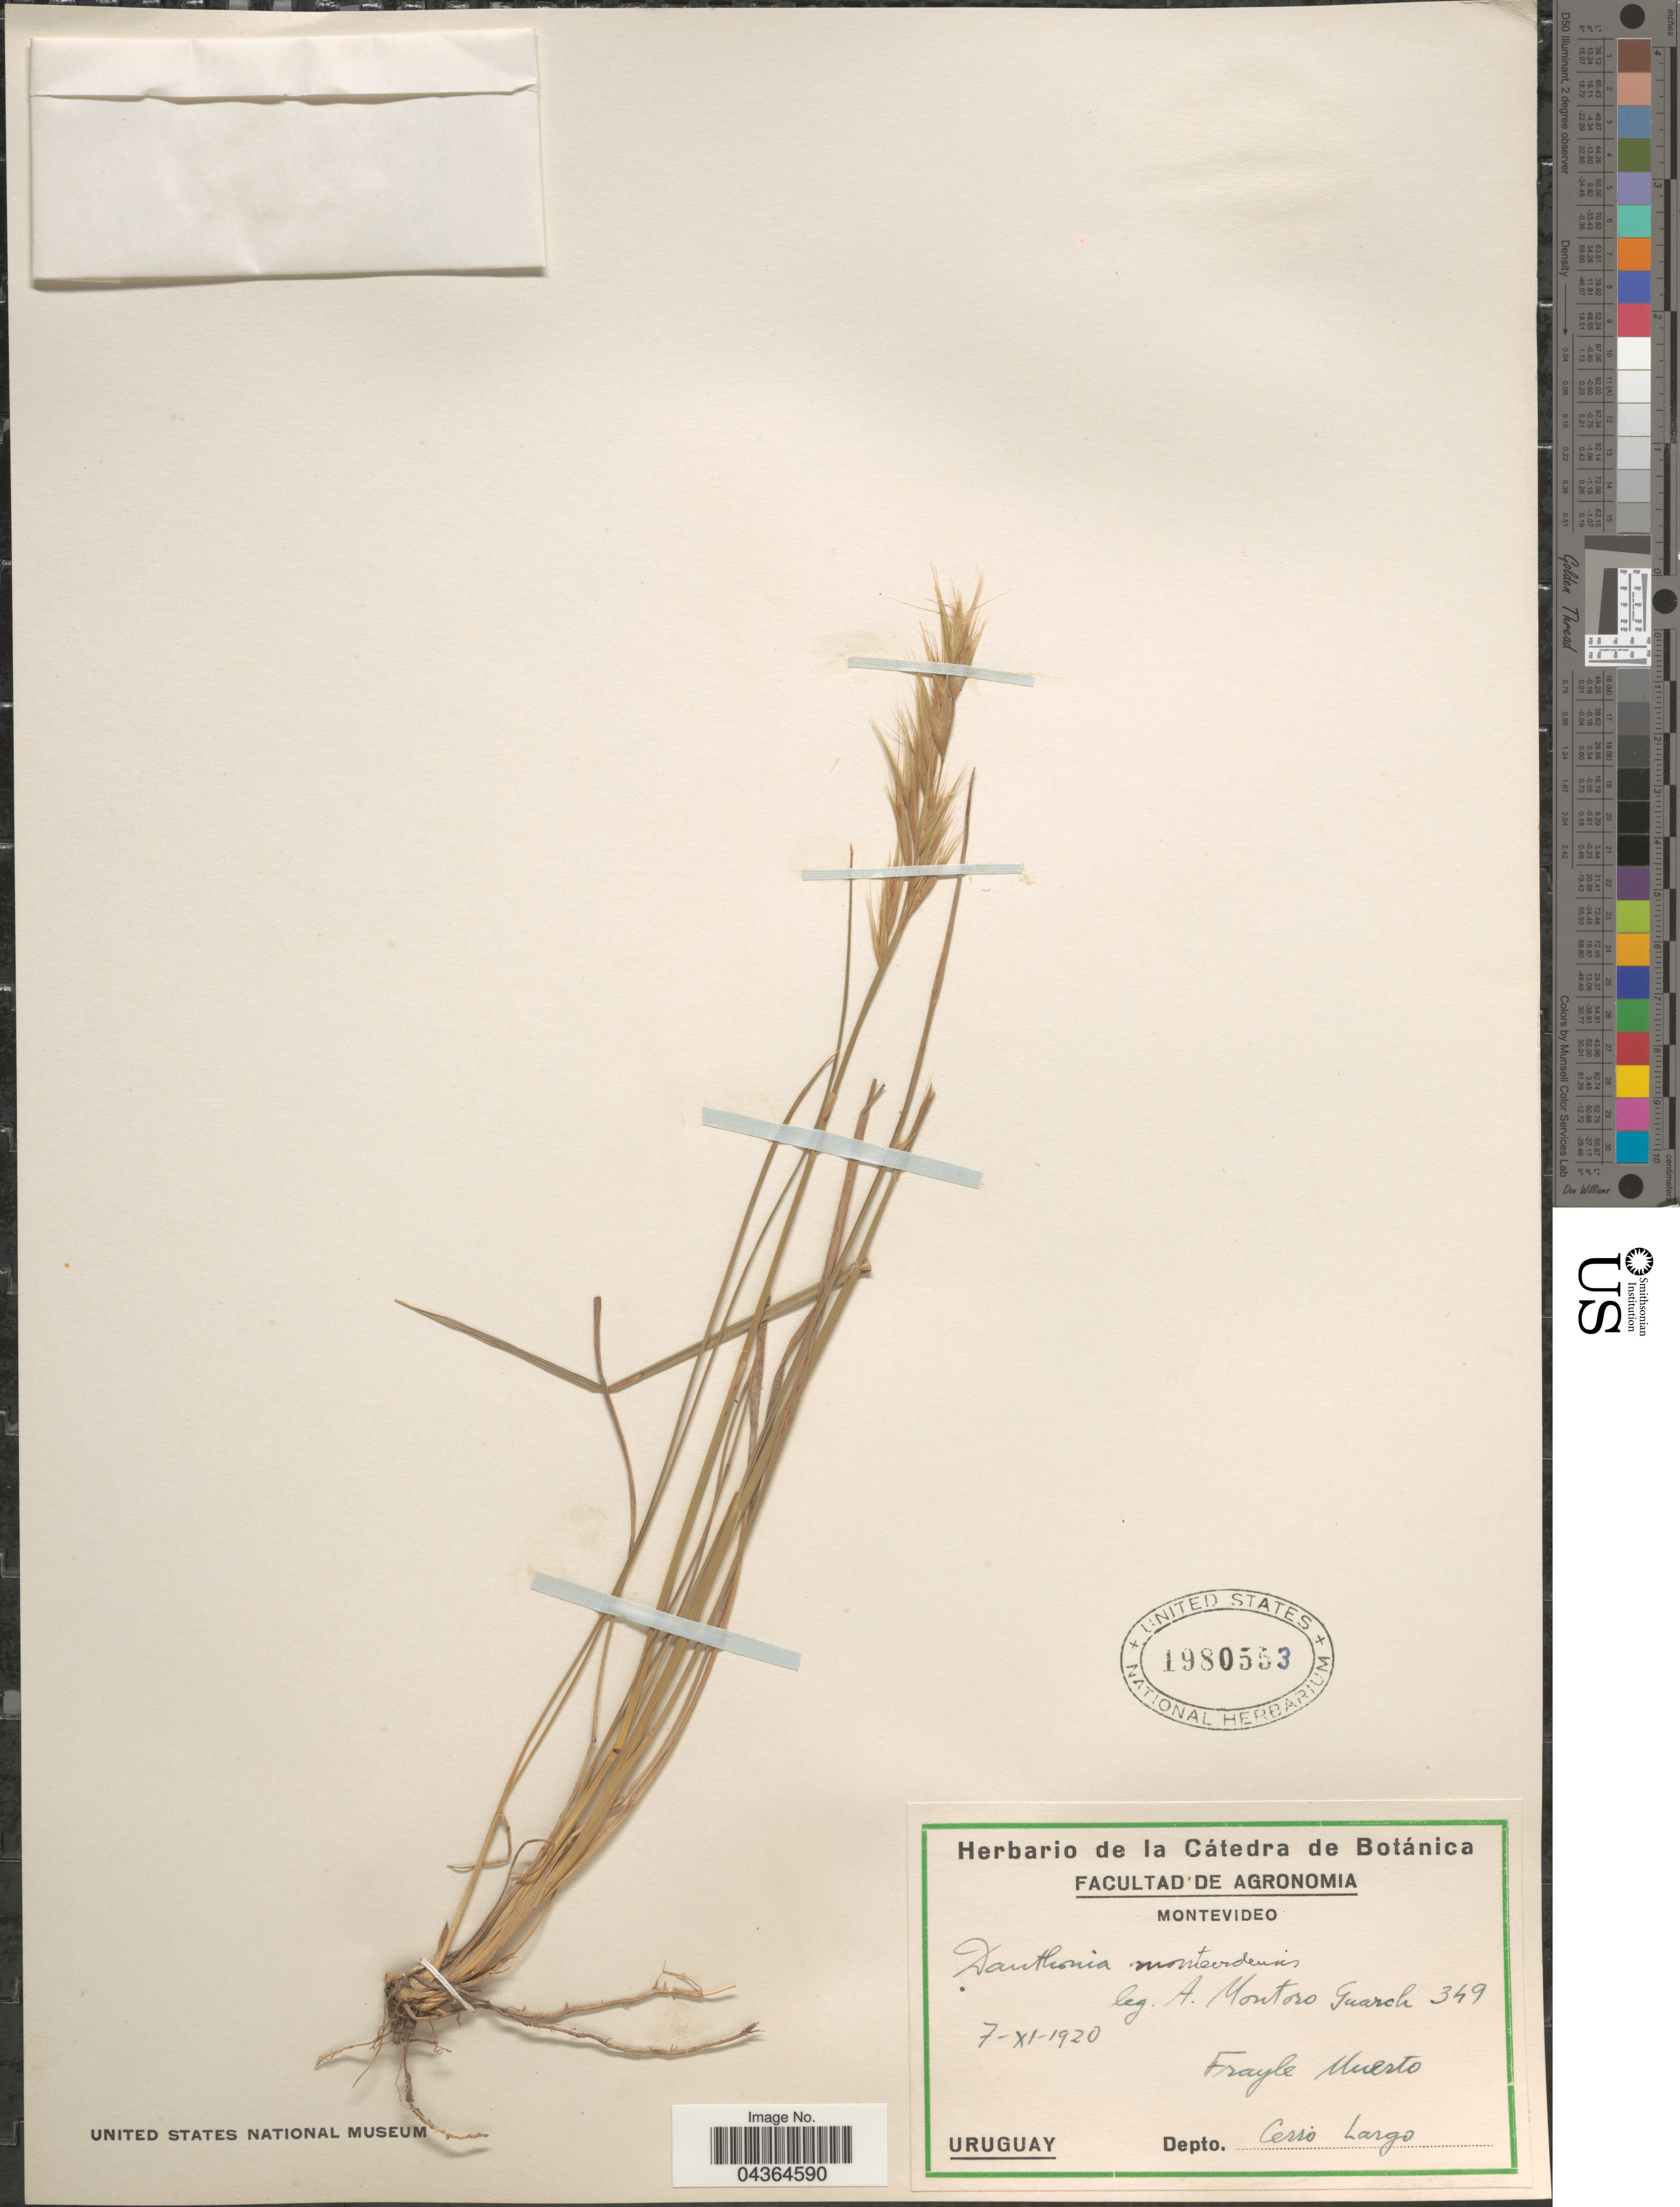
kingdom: Plantae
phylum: Tracheophyta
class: Liliopsida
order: Poales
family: Poaceae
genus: Danthonia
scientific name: Danthonia montevidensis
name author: (Hack.) Arechav.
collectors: A. Guarch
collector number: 349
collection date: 1920-11-07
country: Uruguay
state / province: Montevideo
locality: Frayle Muerto. Depto. Cerro Largo.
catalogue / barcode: US 1980553